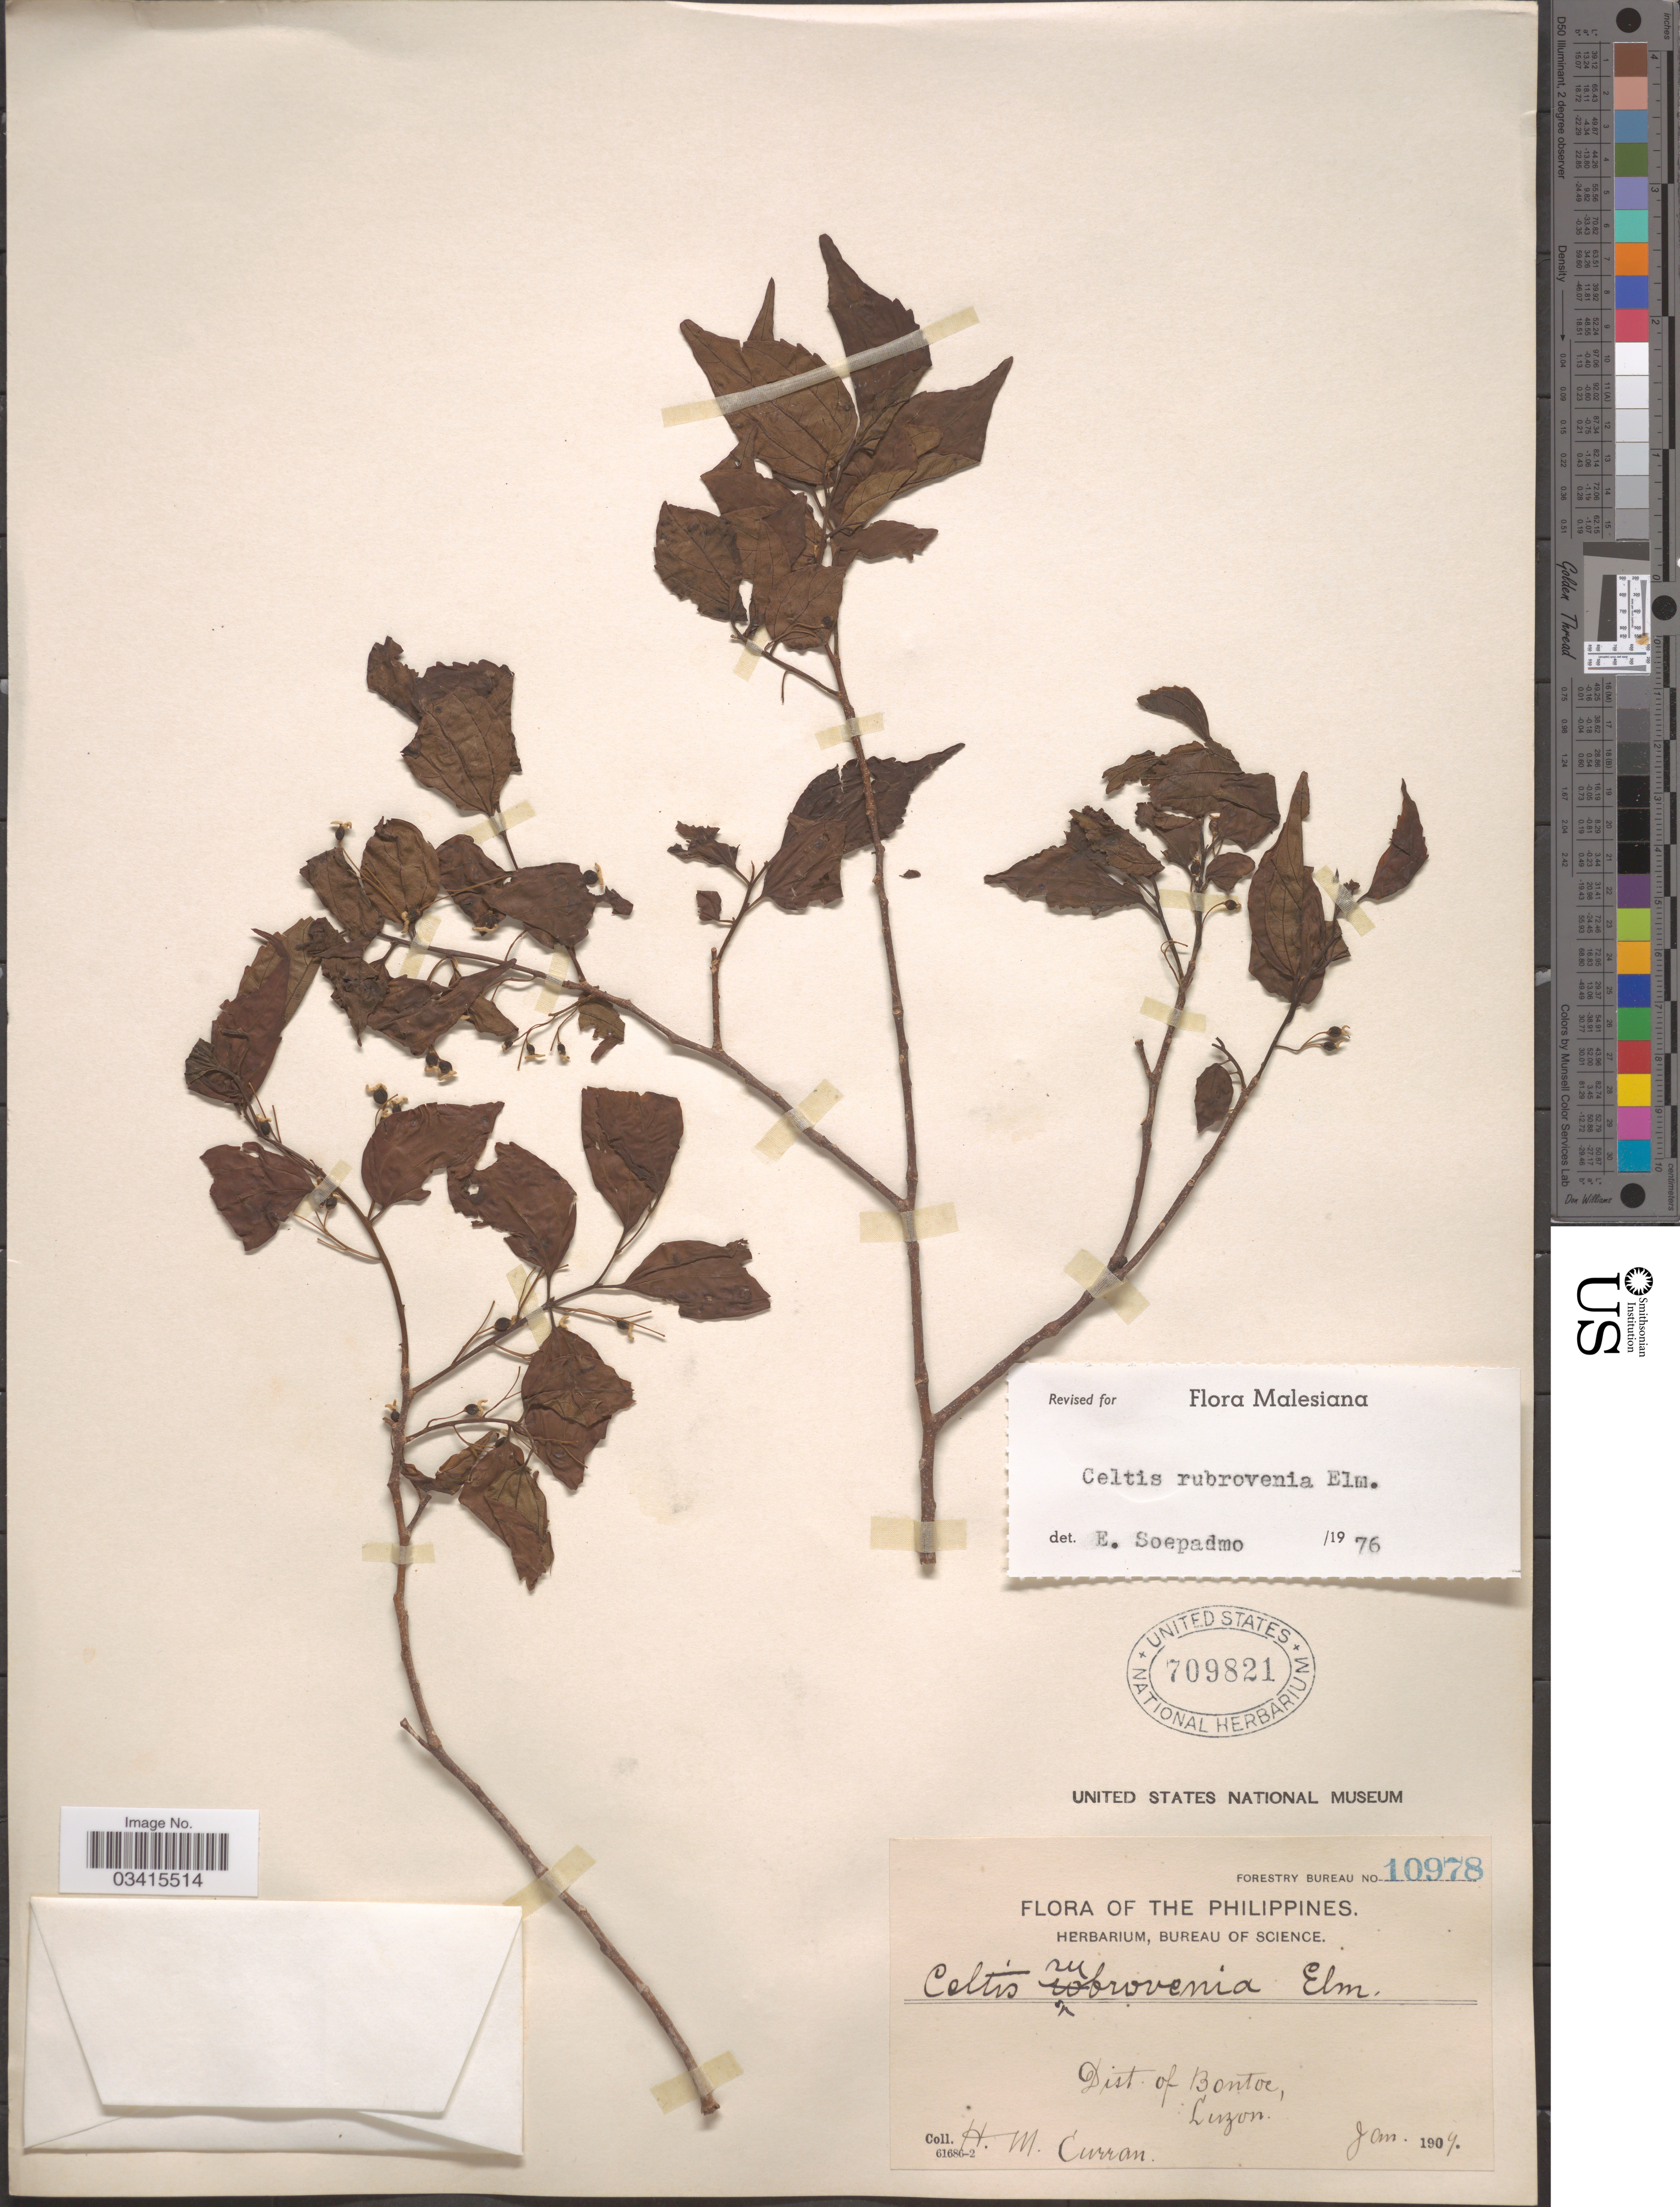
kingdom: Plantae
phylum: Tracheophyta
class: Magnoliopsida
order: Rosales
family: Cannabaceae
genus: Celtis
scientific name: Celtis rubrovenia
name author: Elmer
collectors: H. M. Curran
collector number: Forestry Bureau 10978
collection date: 1904-01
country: Philippines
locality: Dist. of Bontoc, Luzon.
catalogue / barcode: US 709821